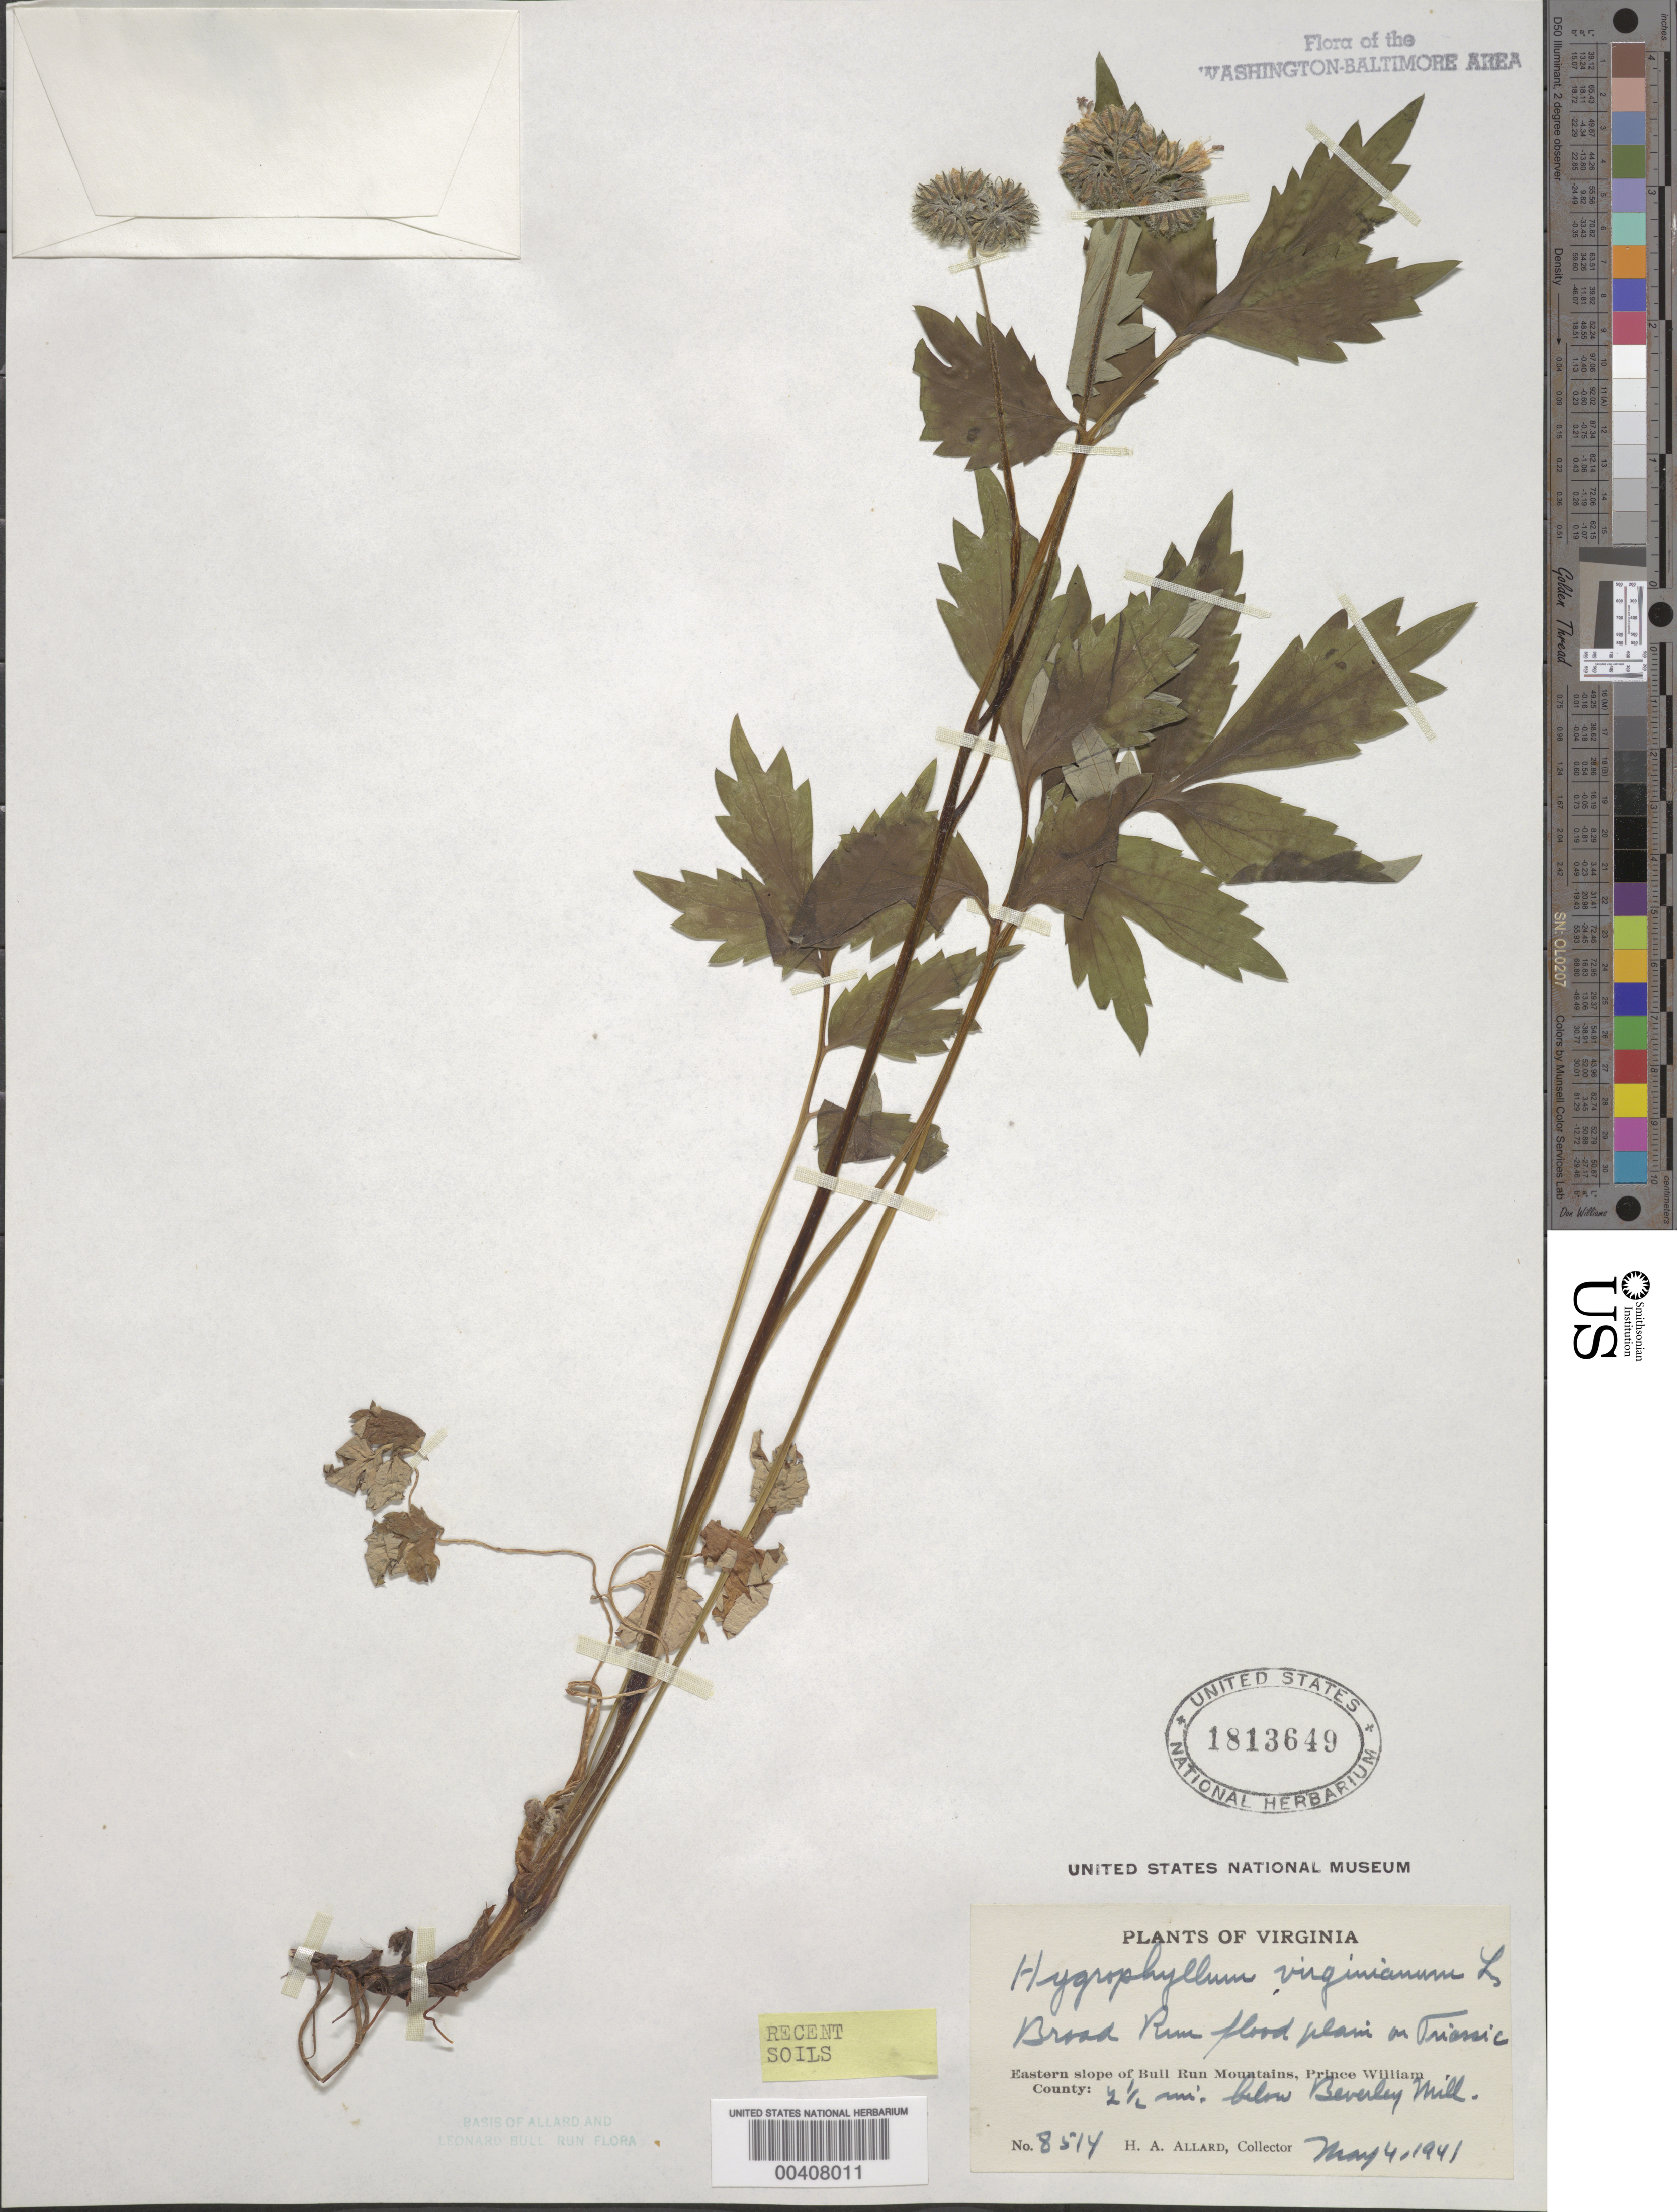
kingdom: Plantae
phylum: Tracheophyta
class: Magnoliopsida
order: Boraginales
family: Hydrophyllaceae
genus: Hydrophyllum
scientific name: Hydrophyllum virginianum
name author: L.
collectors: H. A. Allard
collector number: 8514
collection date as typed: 04 May 1941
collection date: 1941-05-04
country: United States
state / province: Virginia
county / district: Prince William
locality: Broad Run, below Beverley Mill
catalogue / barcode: US 1813649